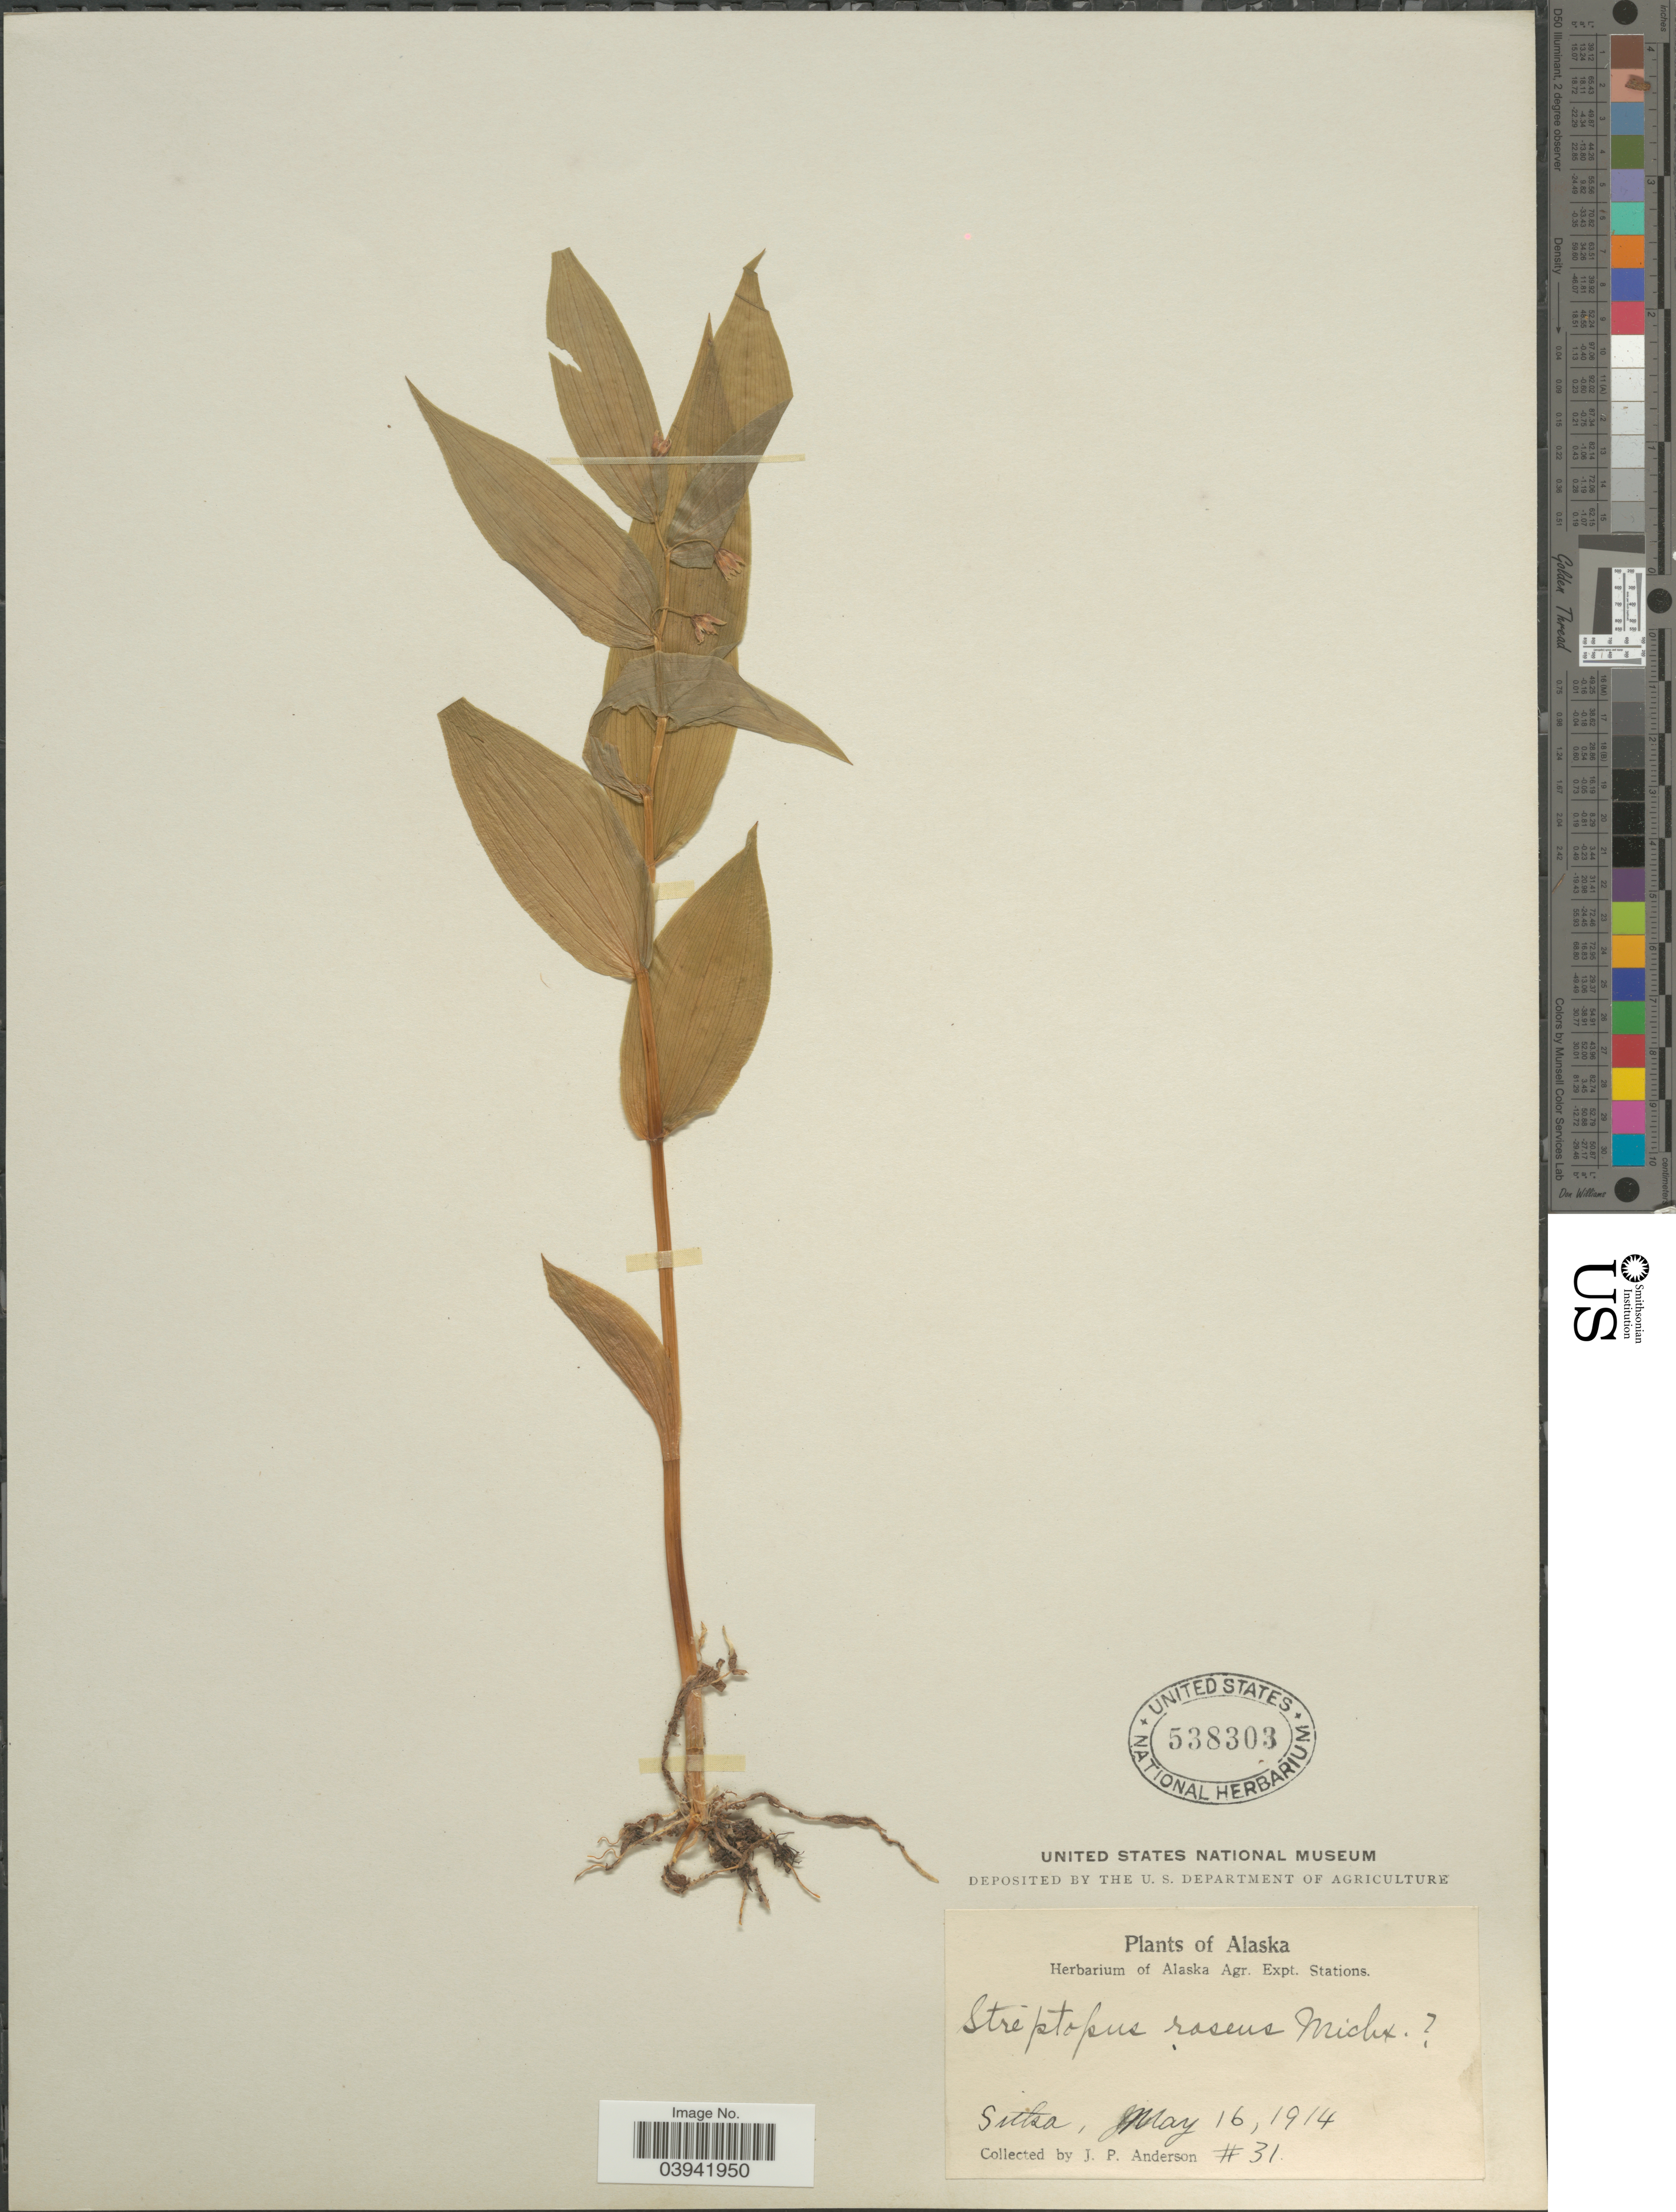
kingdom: Plantae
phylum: Tracheophyta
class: Liliopsida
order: Liliales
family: Liliaceae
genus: Streptopus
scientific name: Streptopus roseus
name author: Michx.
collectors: J. P. Anderson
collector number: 31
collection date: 1914-05-16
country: United States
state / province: Alaska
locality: Sitka.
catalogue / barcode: US 538303